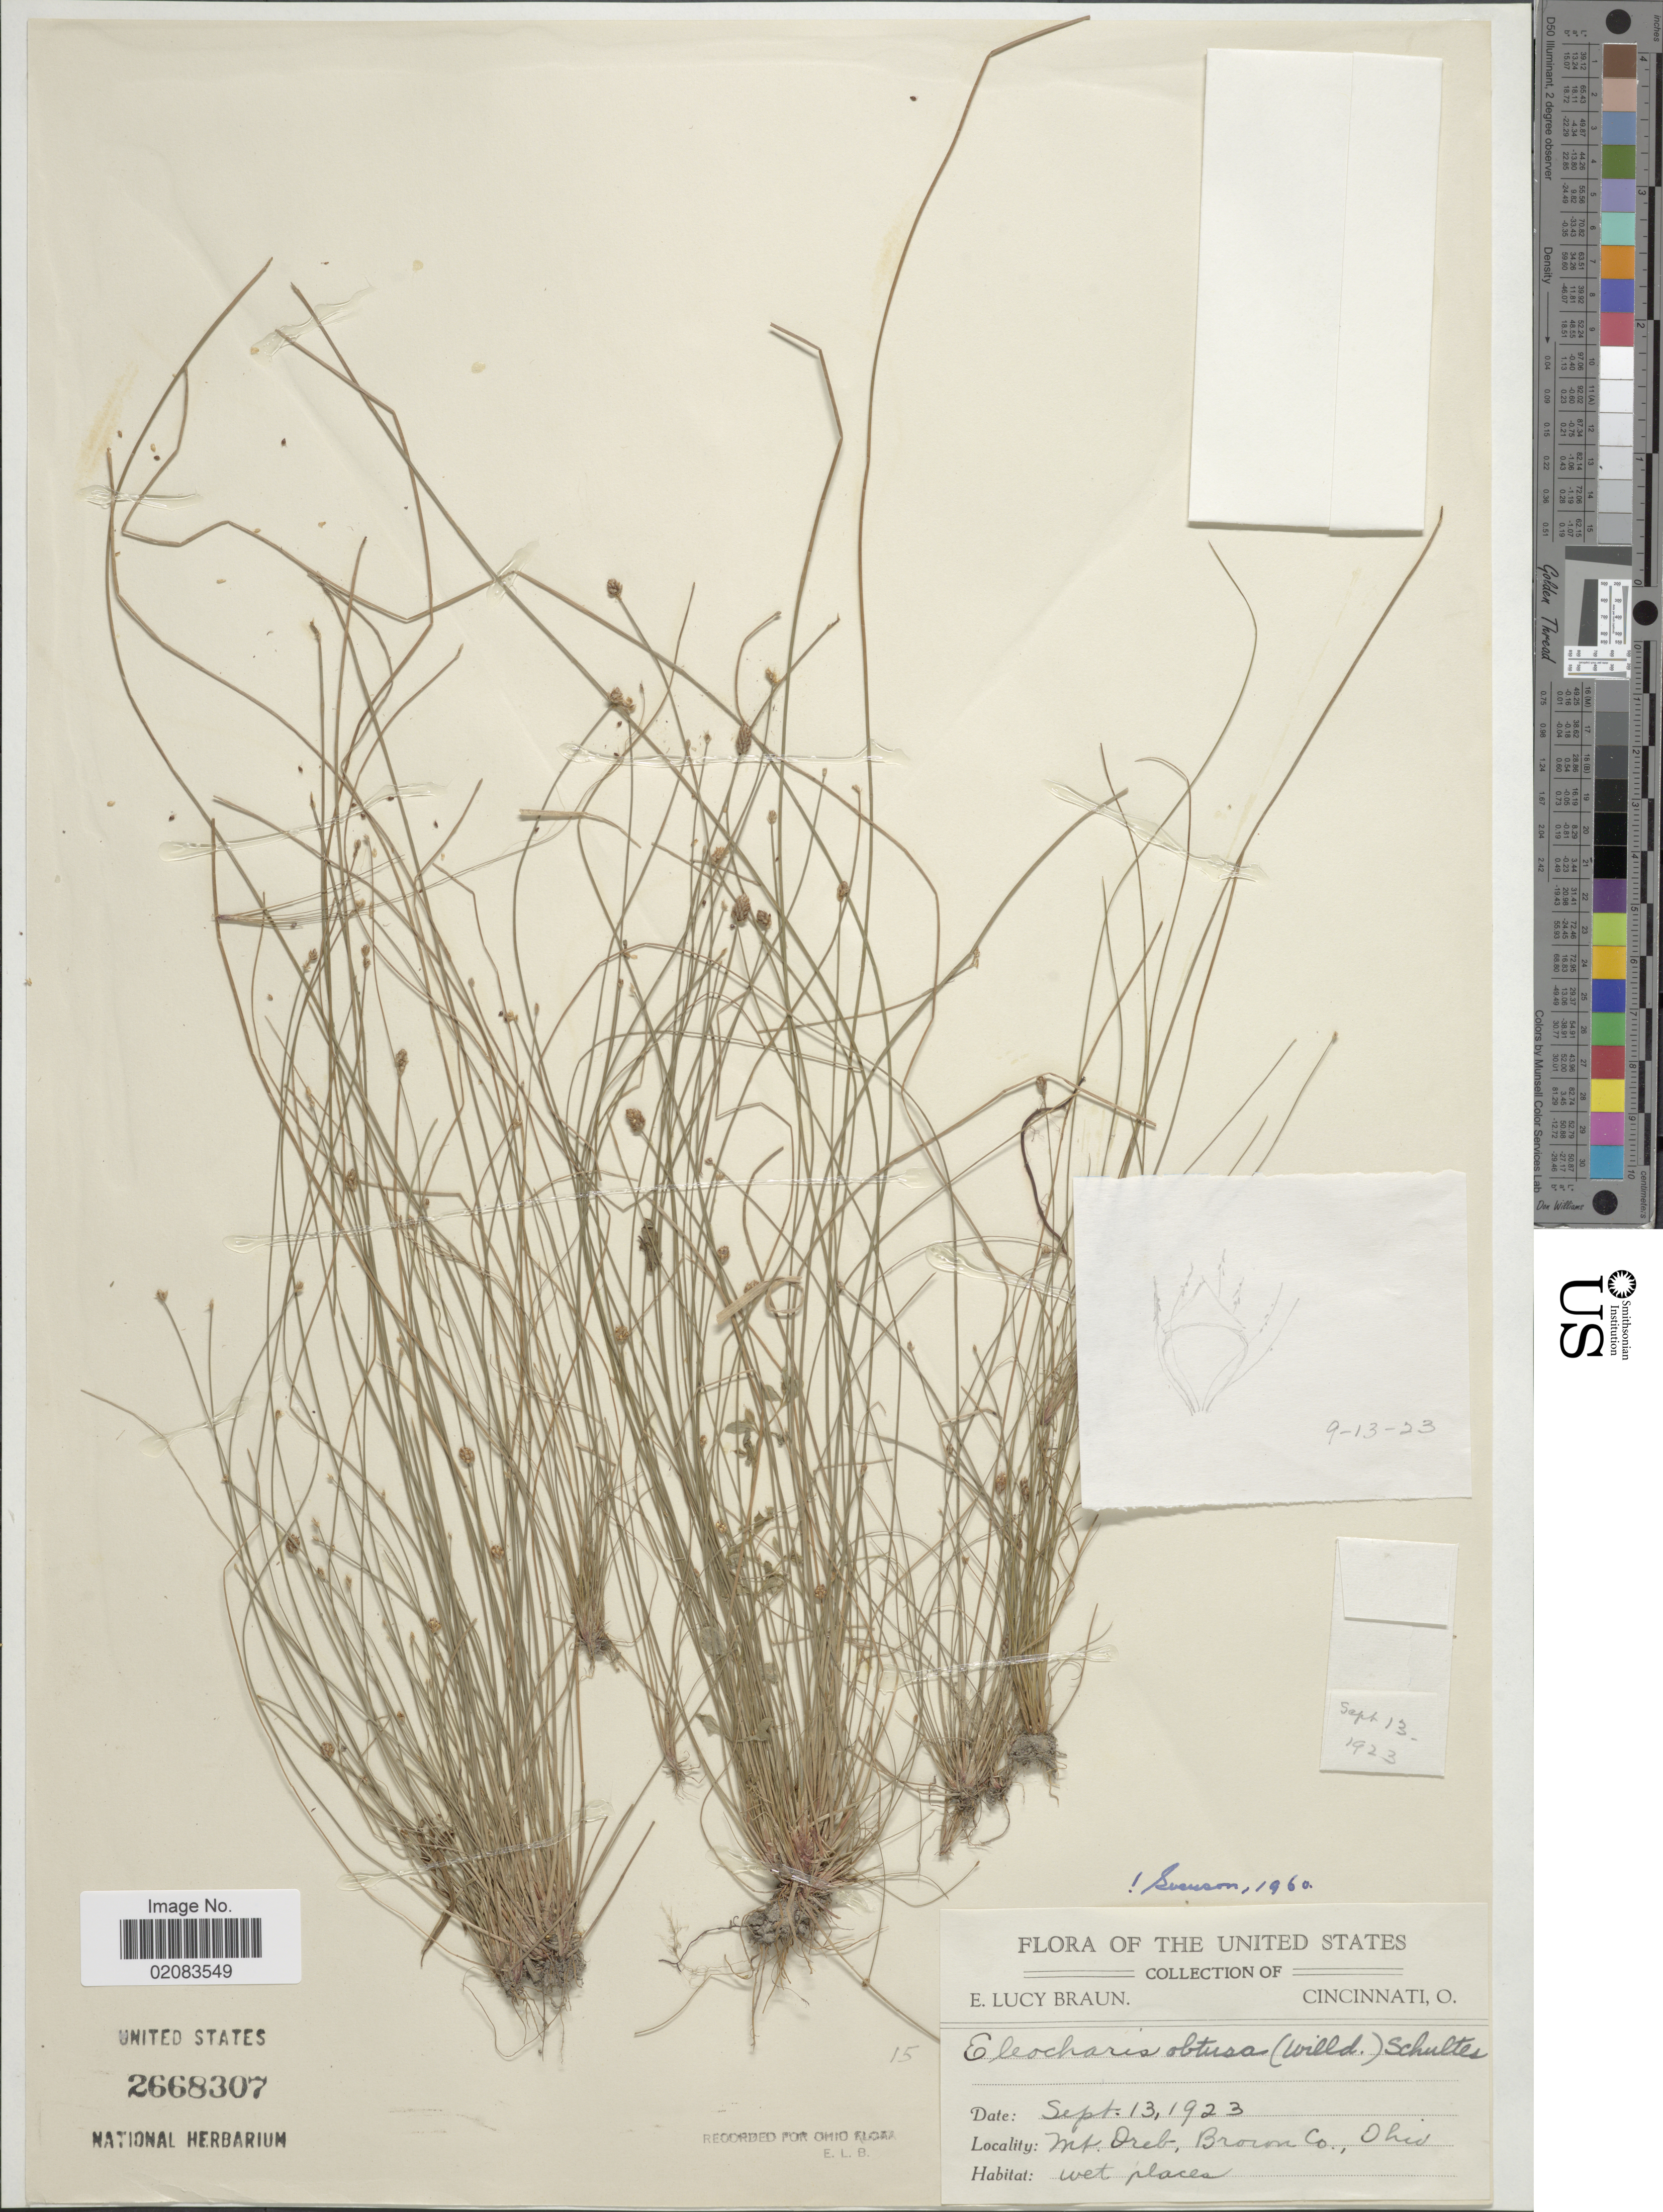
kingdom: Plantae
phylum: Tracheophyta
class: Liliopsida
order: Poales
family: Cyperaceae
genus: Eleocharis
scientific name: Eleocharis obtusa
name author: (Willd.) Schult.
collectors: E. L. Braun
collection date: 1923-09-13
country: United States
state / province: Ohio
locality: Mt Oreb, Brown Co., wet places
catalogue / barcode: US 2668307